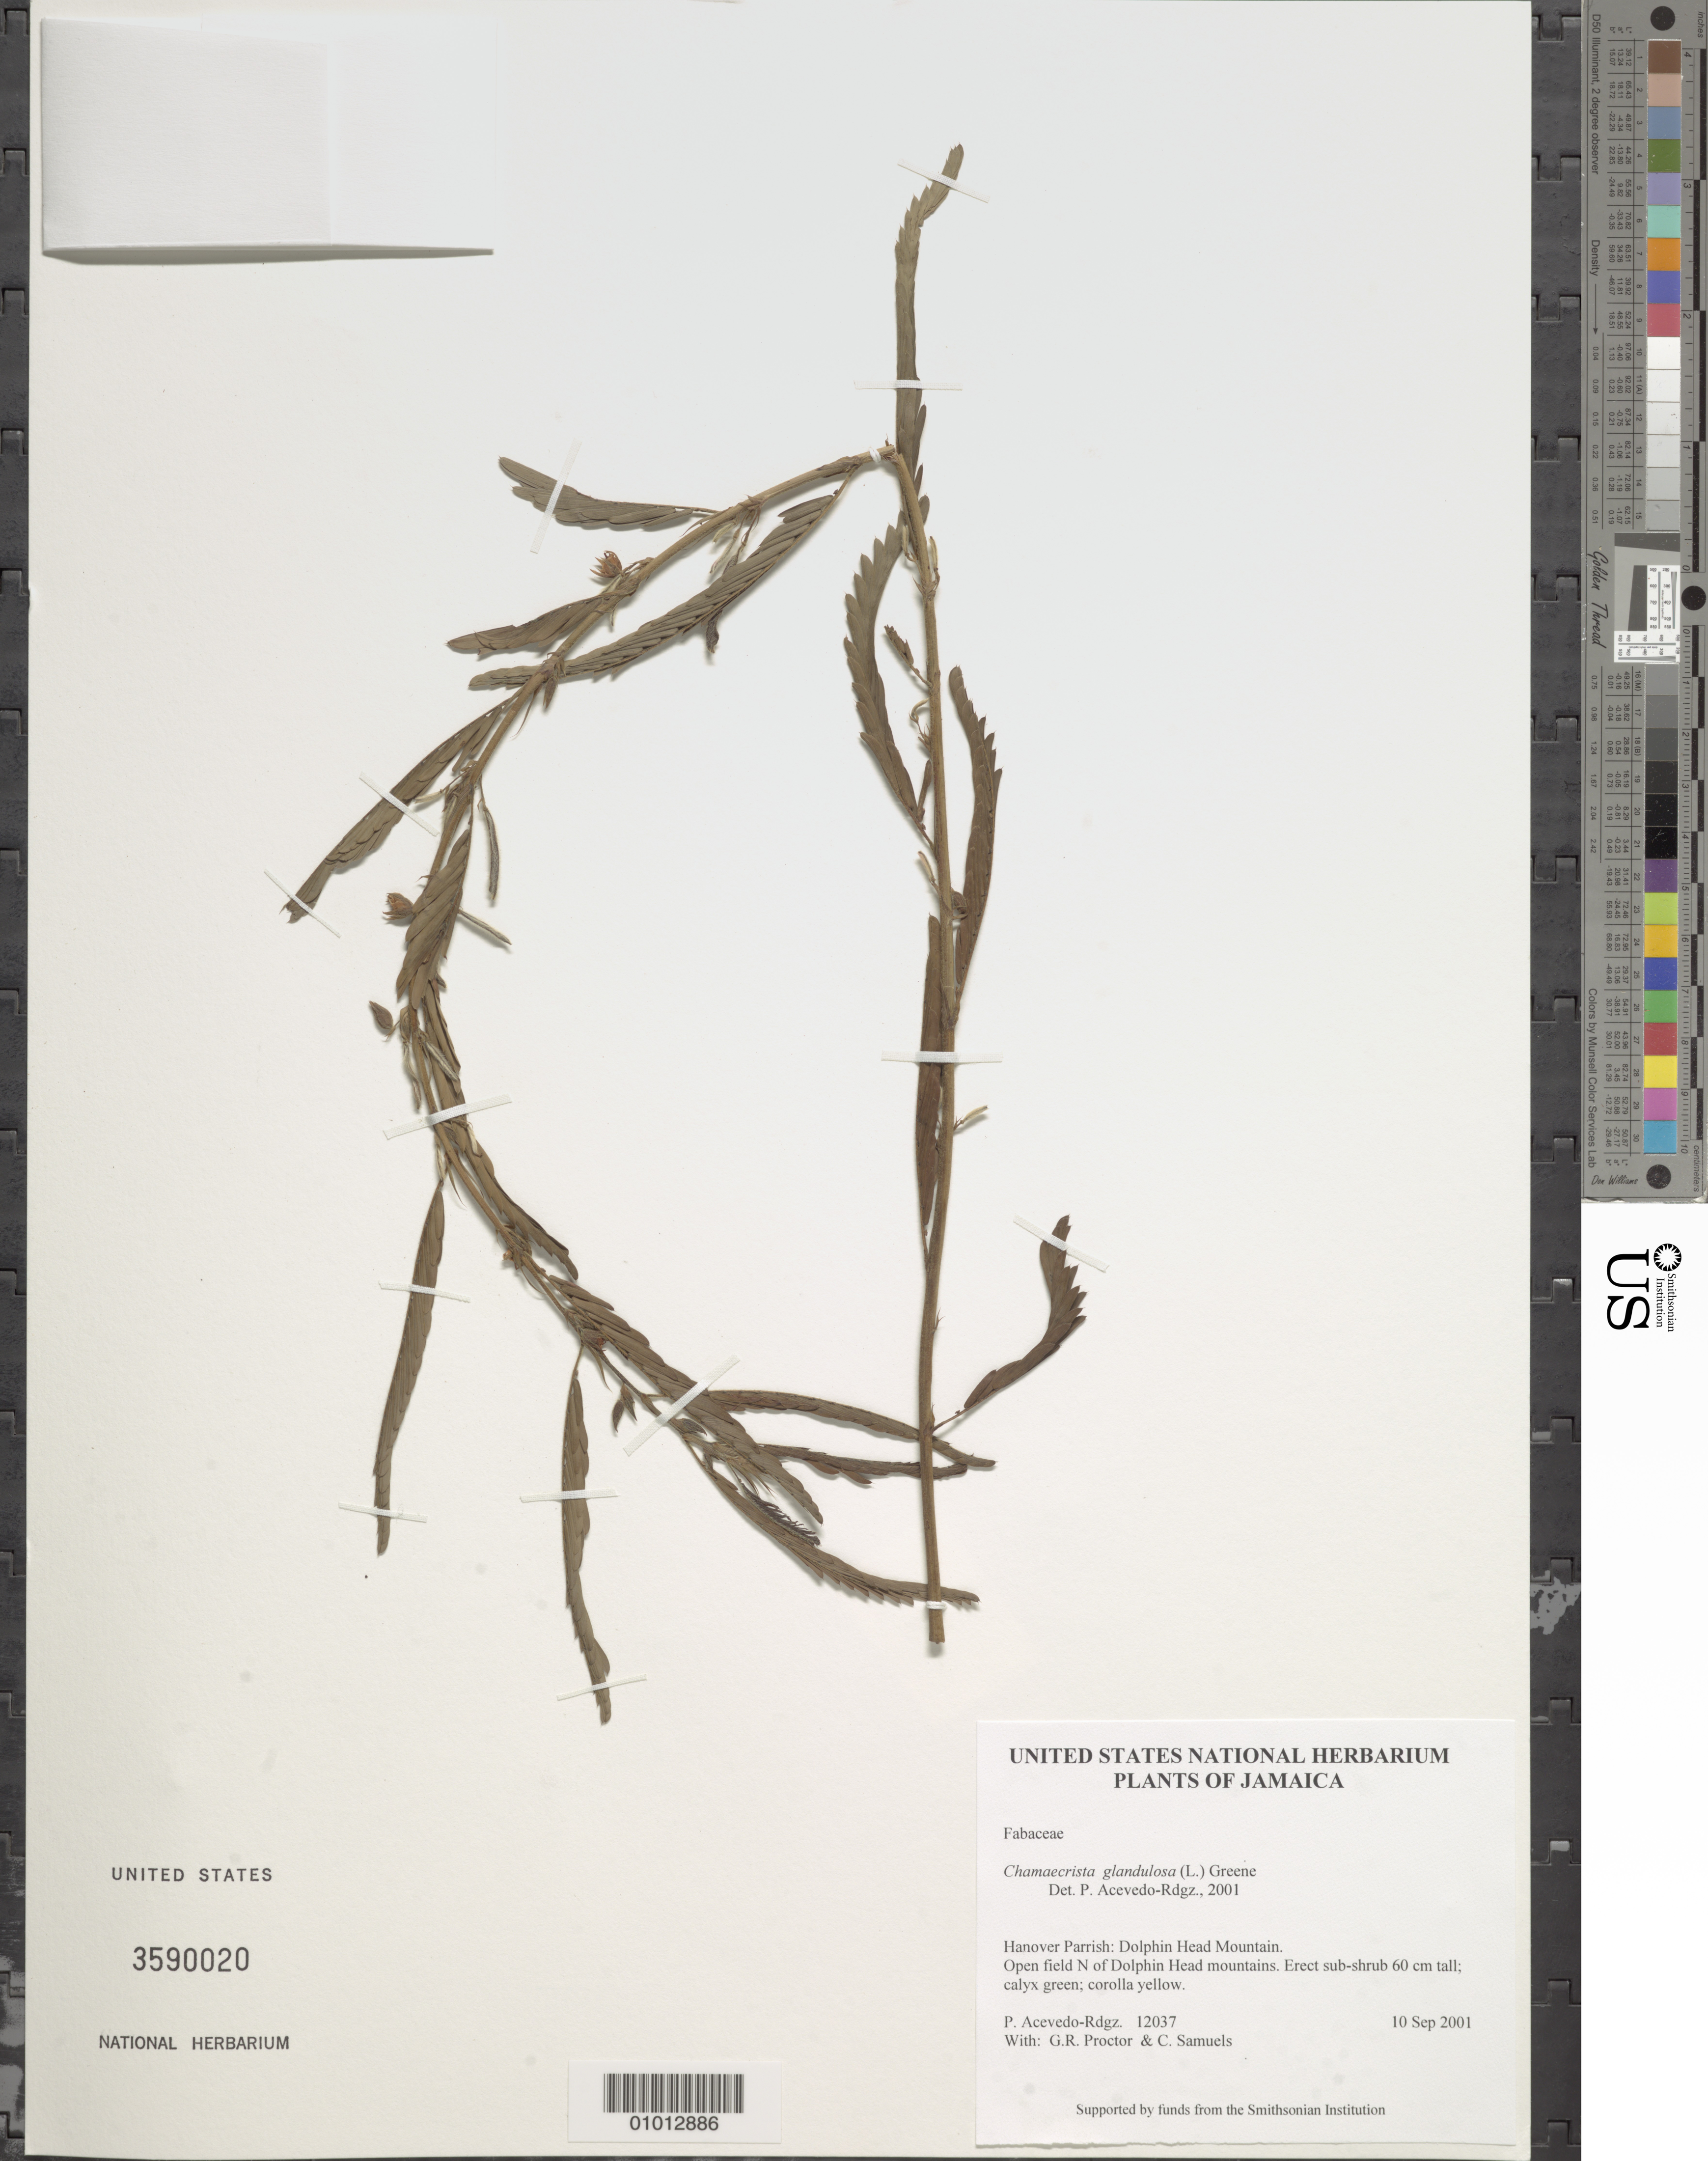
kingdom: Plantae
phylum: Tracheophyta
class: Magnoliopsida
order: Fabales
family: Fabaceae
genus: Chamaecrista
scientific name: Chamaecrista glandulosa var. glandulosa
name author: (L.) Greene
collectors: P. Acevedo-Rodr., G. R. Proctor & C. Samuels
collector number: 12037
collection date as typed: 10 Sep 2001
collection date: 2001-09-10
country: Jamaica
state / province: Hanover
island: Jamaica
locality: Hanover Parrish: Dolphin Head Mountain.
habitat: Open field N of Dolphin Head mountains.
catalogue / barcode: US 3590020